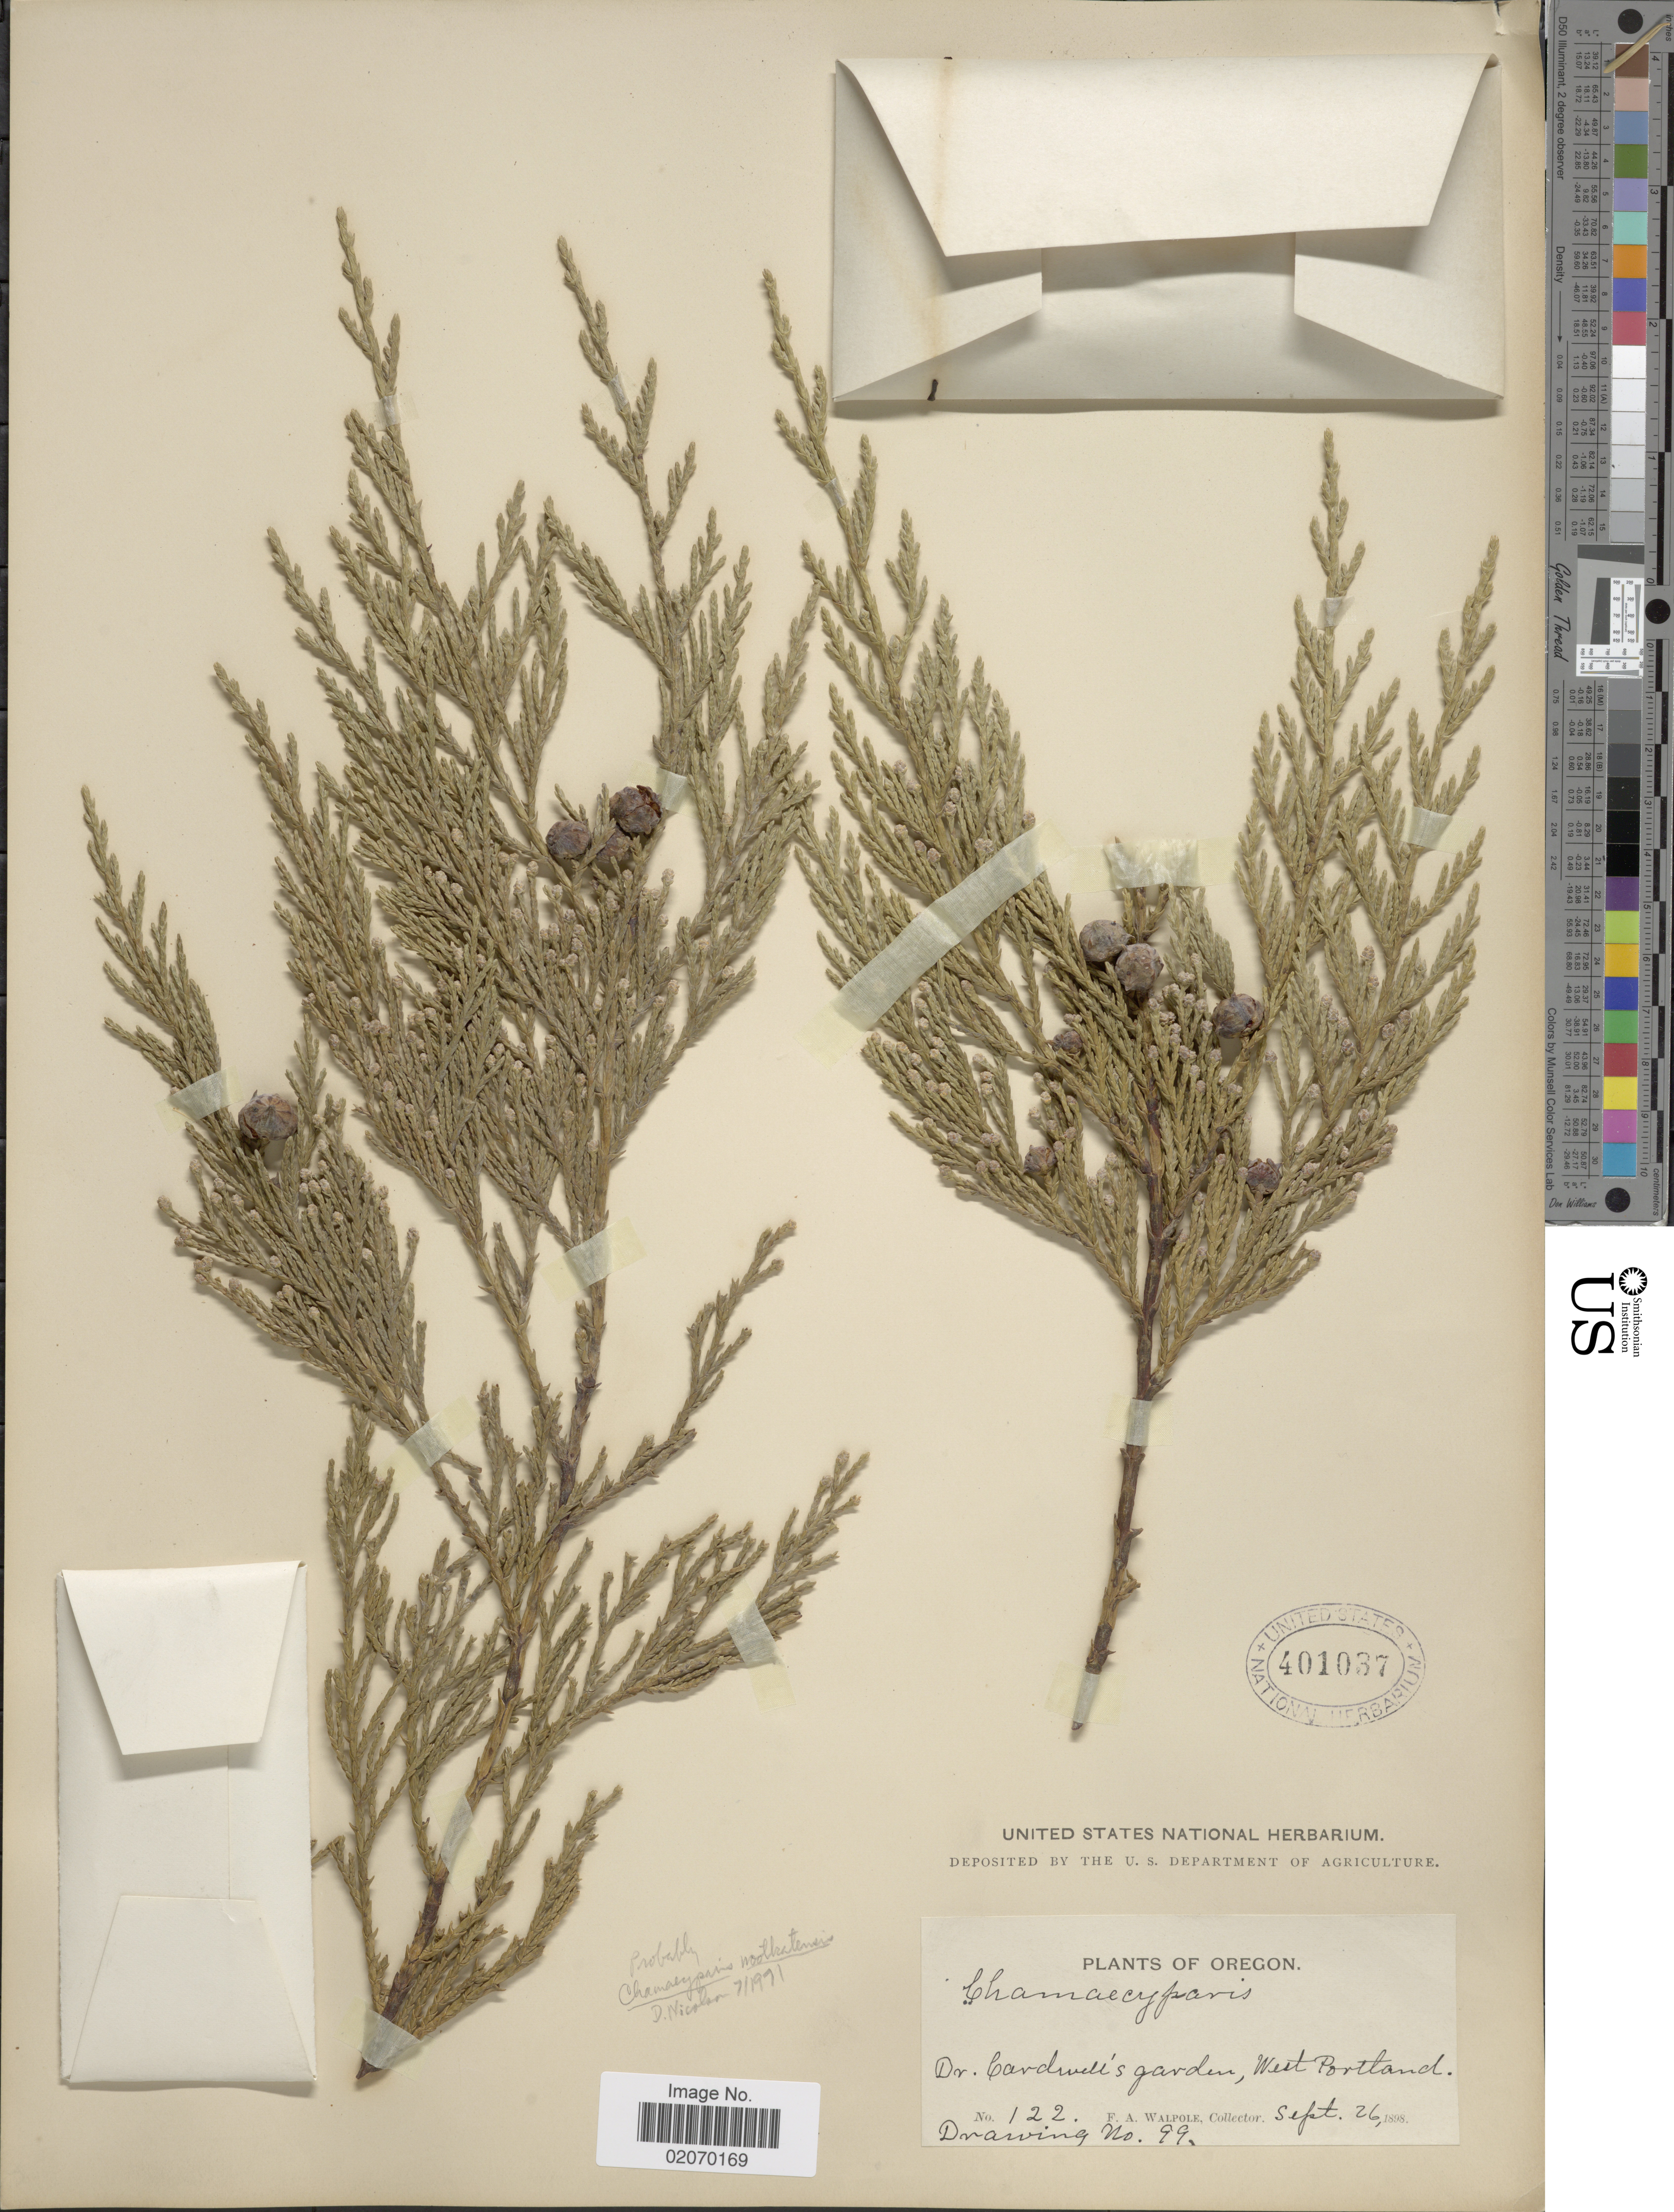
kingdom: Plantae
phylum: Tracheophyta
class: Pinopsida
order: Pinales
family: Cupressaceae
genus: Chamaecyparis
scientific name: Chamaecyparis sp.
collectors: F. Walpole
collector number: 122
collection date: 1898-09-26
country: United States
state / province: Oregon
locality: Dr. Cardwell's garden, West Portland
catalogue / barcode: US 401037